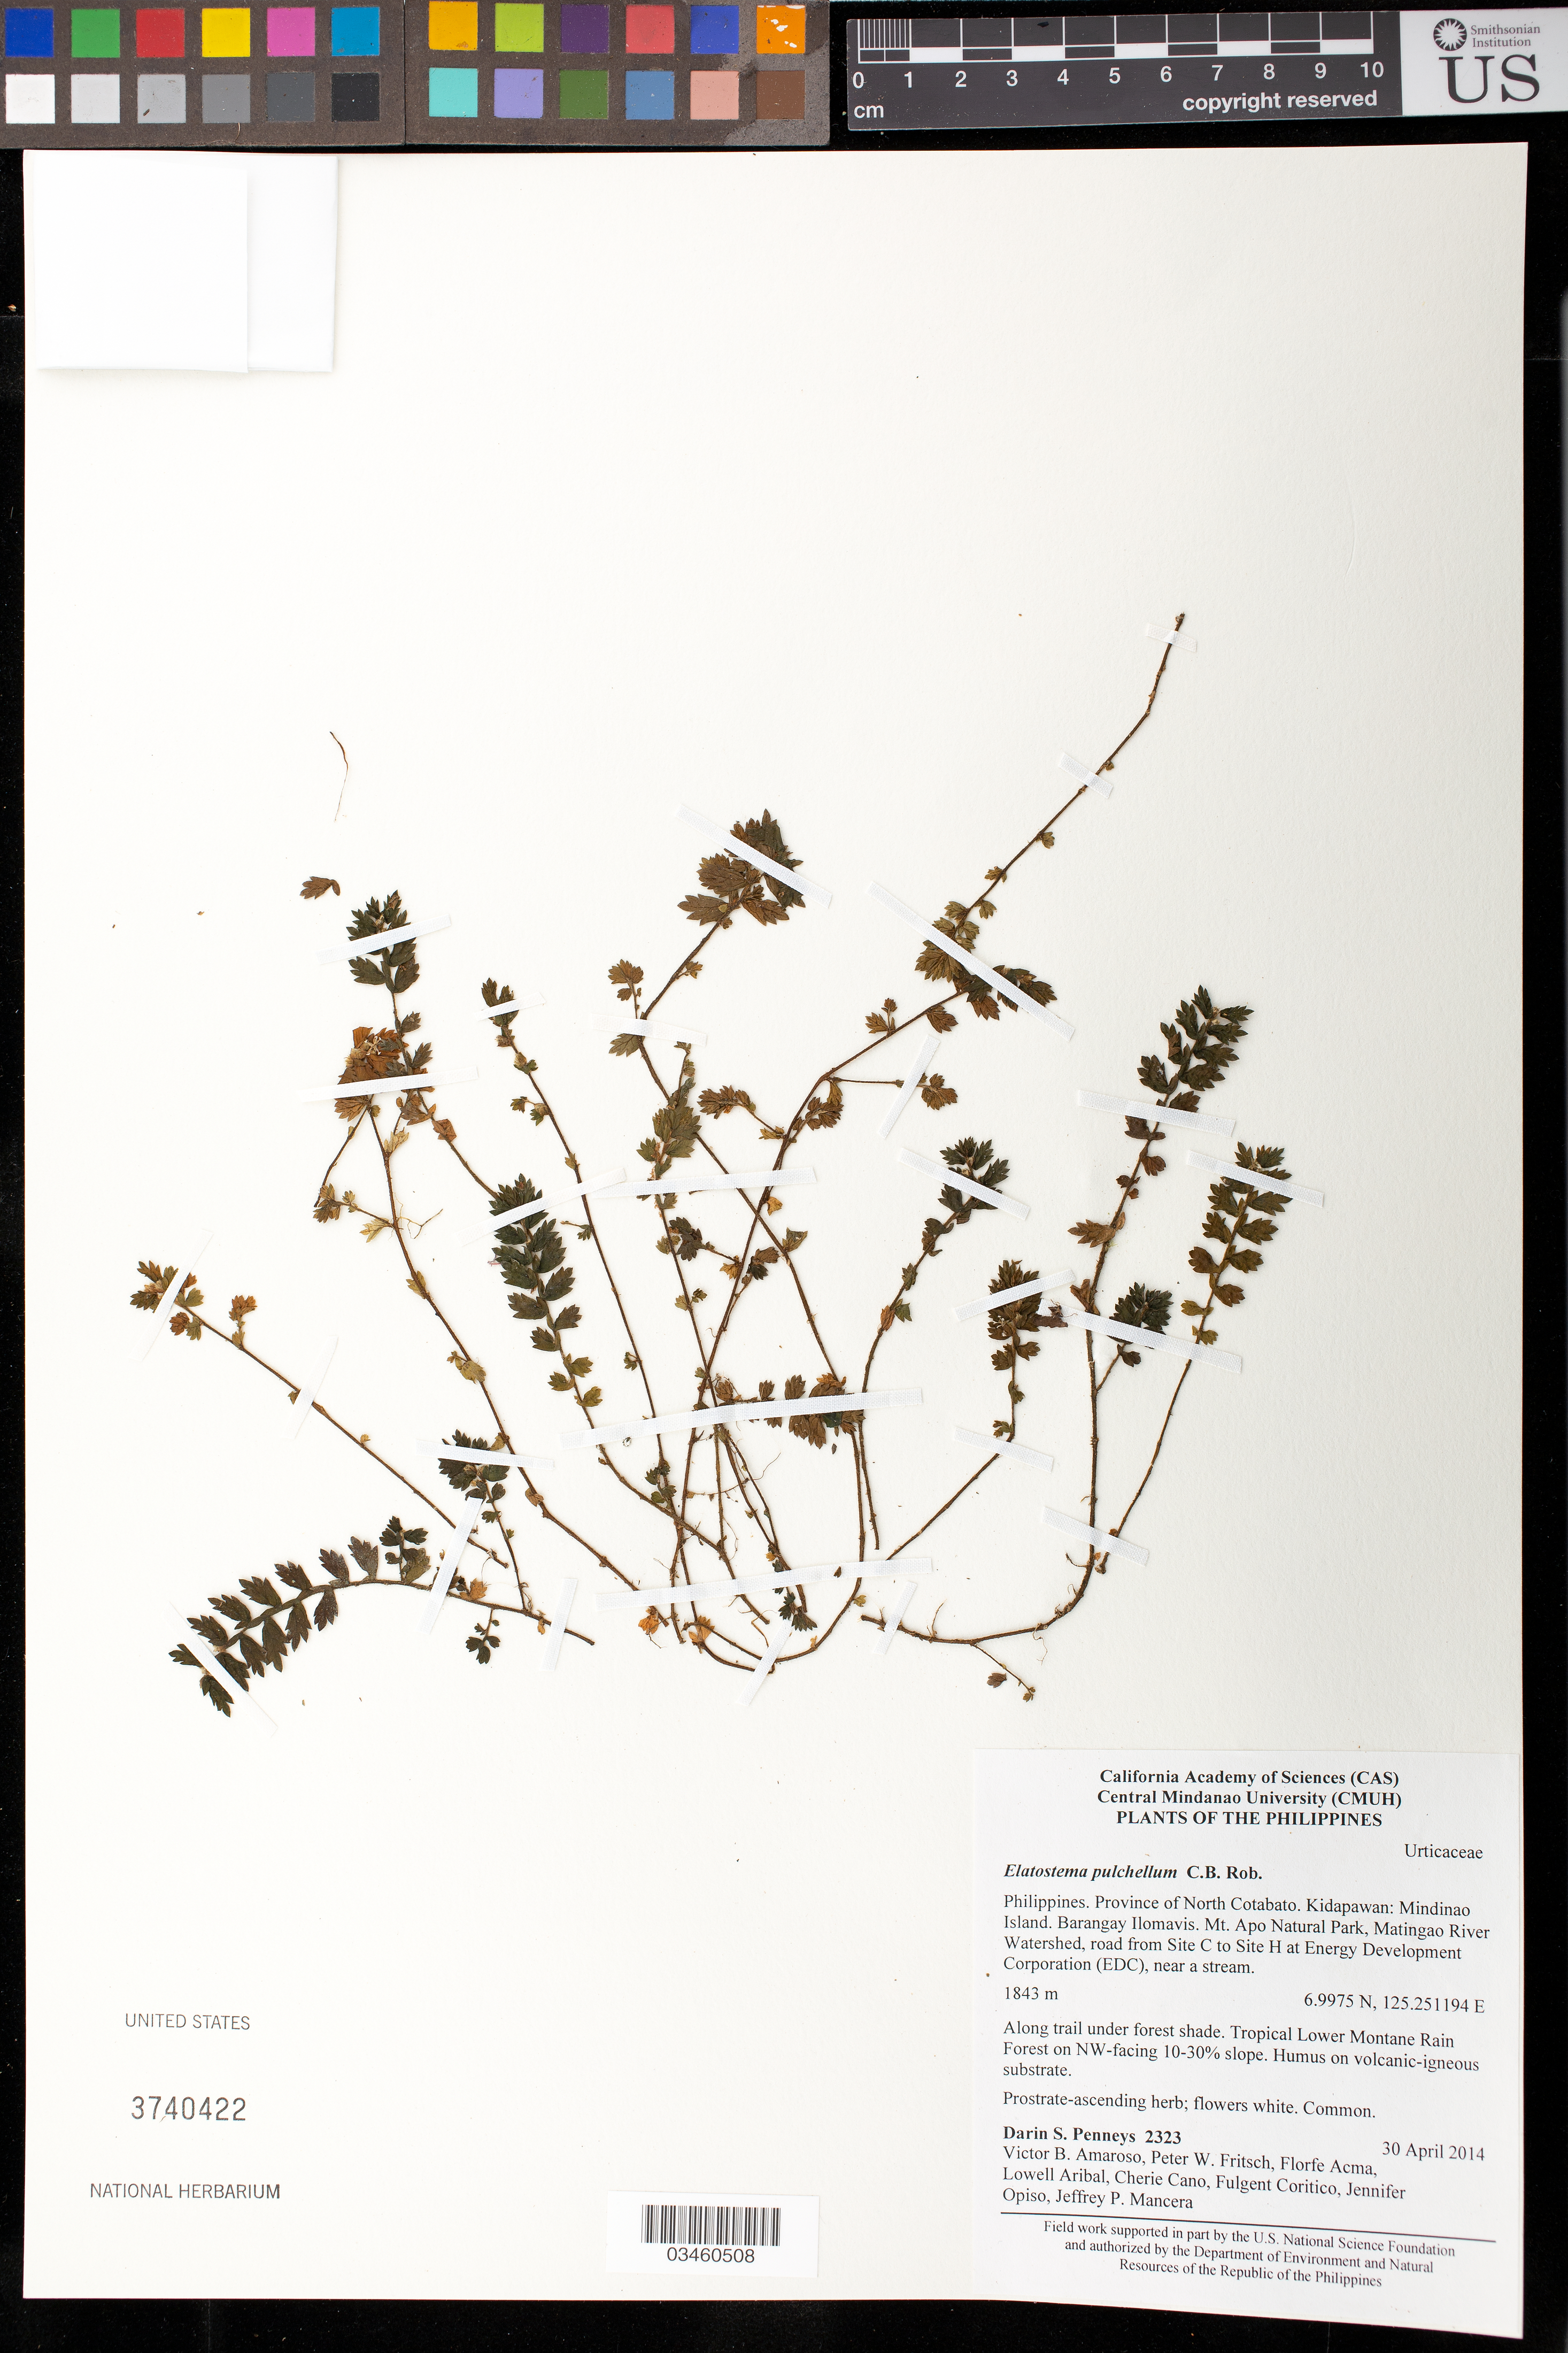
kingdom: Plantae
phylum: Tracheophyta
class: Magnoliopsida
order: Rosales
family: Urticaceae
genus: Elatostema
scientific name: Elatostema pulchellum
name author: C.B. Rob.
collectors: D. S. Penneys, V. Amoroso, P. W. Fritsch, F. Acma, L. Aribal, C. Cano, F. Coritico, J. Opiso & J. Mancera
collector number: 2323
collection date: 2014-04-30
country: Philippines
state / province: Soccsksargen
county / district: North Cotabato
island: Mindinao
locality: Philippines.Province of North Cotabato. Kidapawan: Mindinao Island. Barangay Ilomavis. Mt. Apo Natural Park, Matingao River Watershed, road from Site C to Site H at Energy Development Corporation (EDC), near a stream.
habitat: Along trail under forest shade. Tropical Lower Montane Rain Forest on NW-facing 10-30% slope. Humus on volcanic-igneous substrate.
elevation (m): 1843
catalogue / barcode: US 3740422